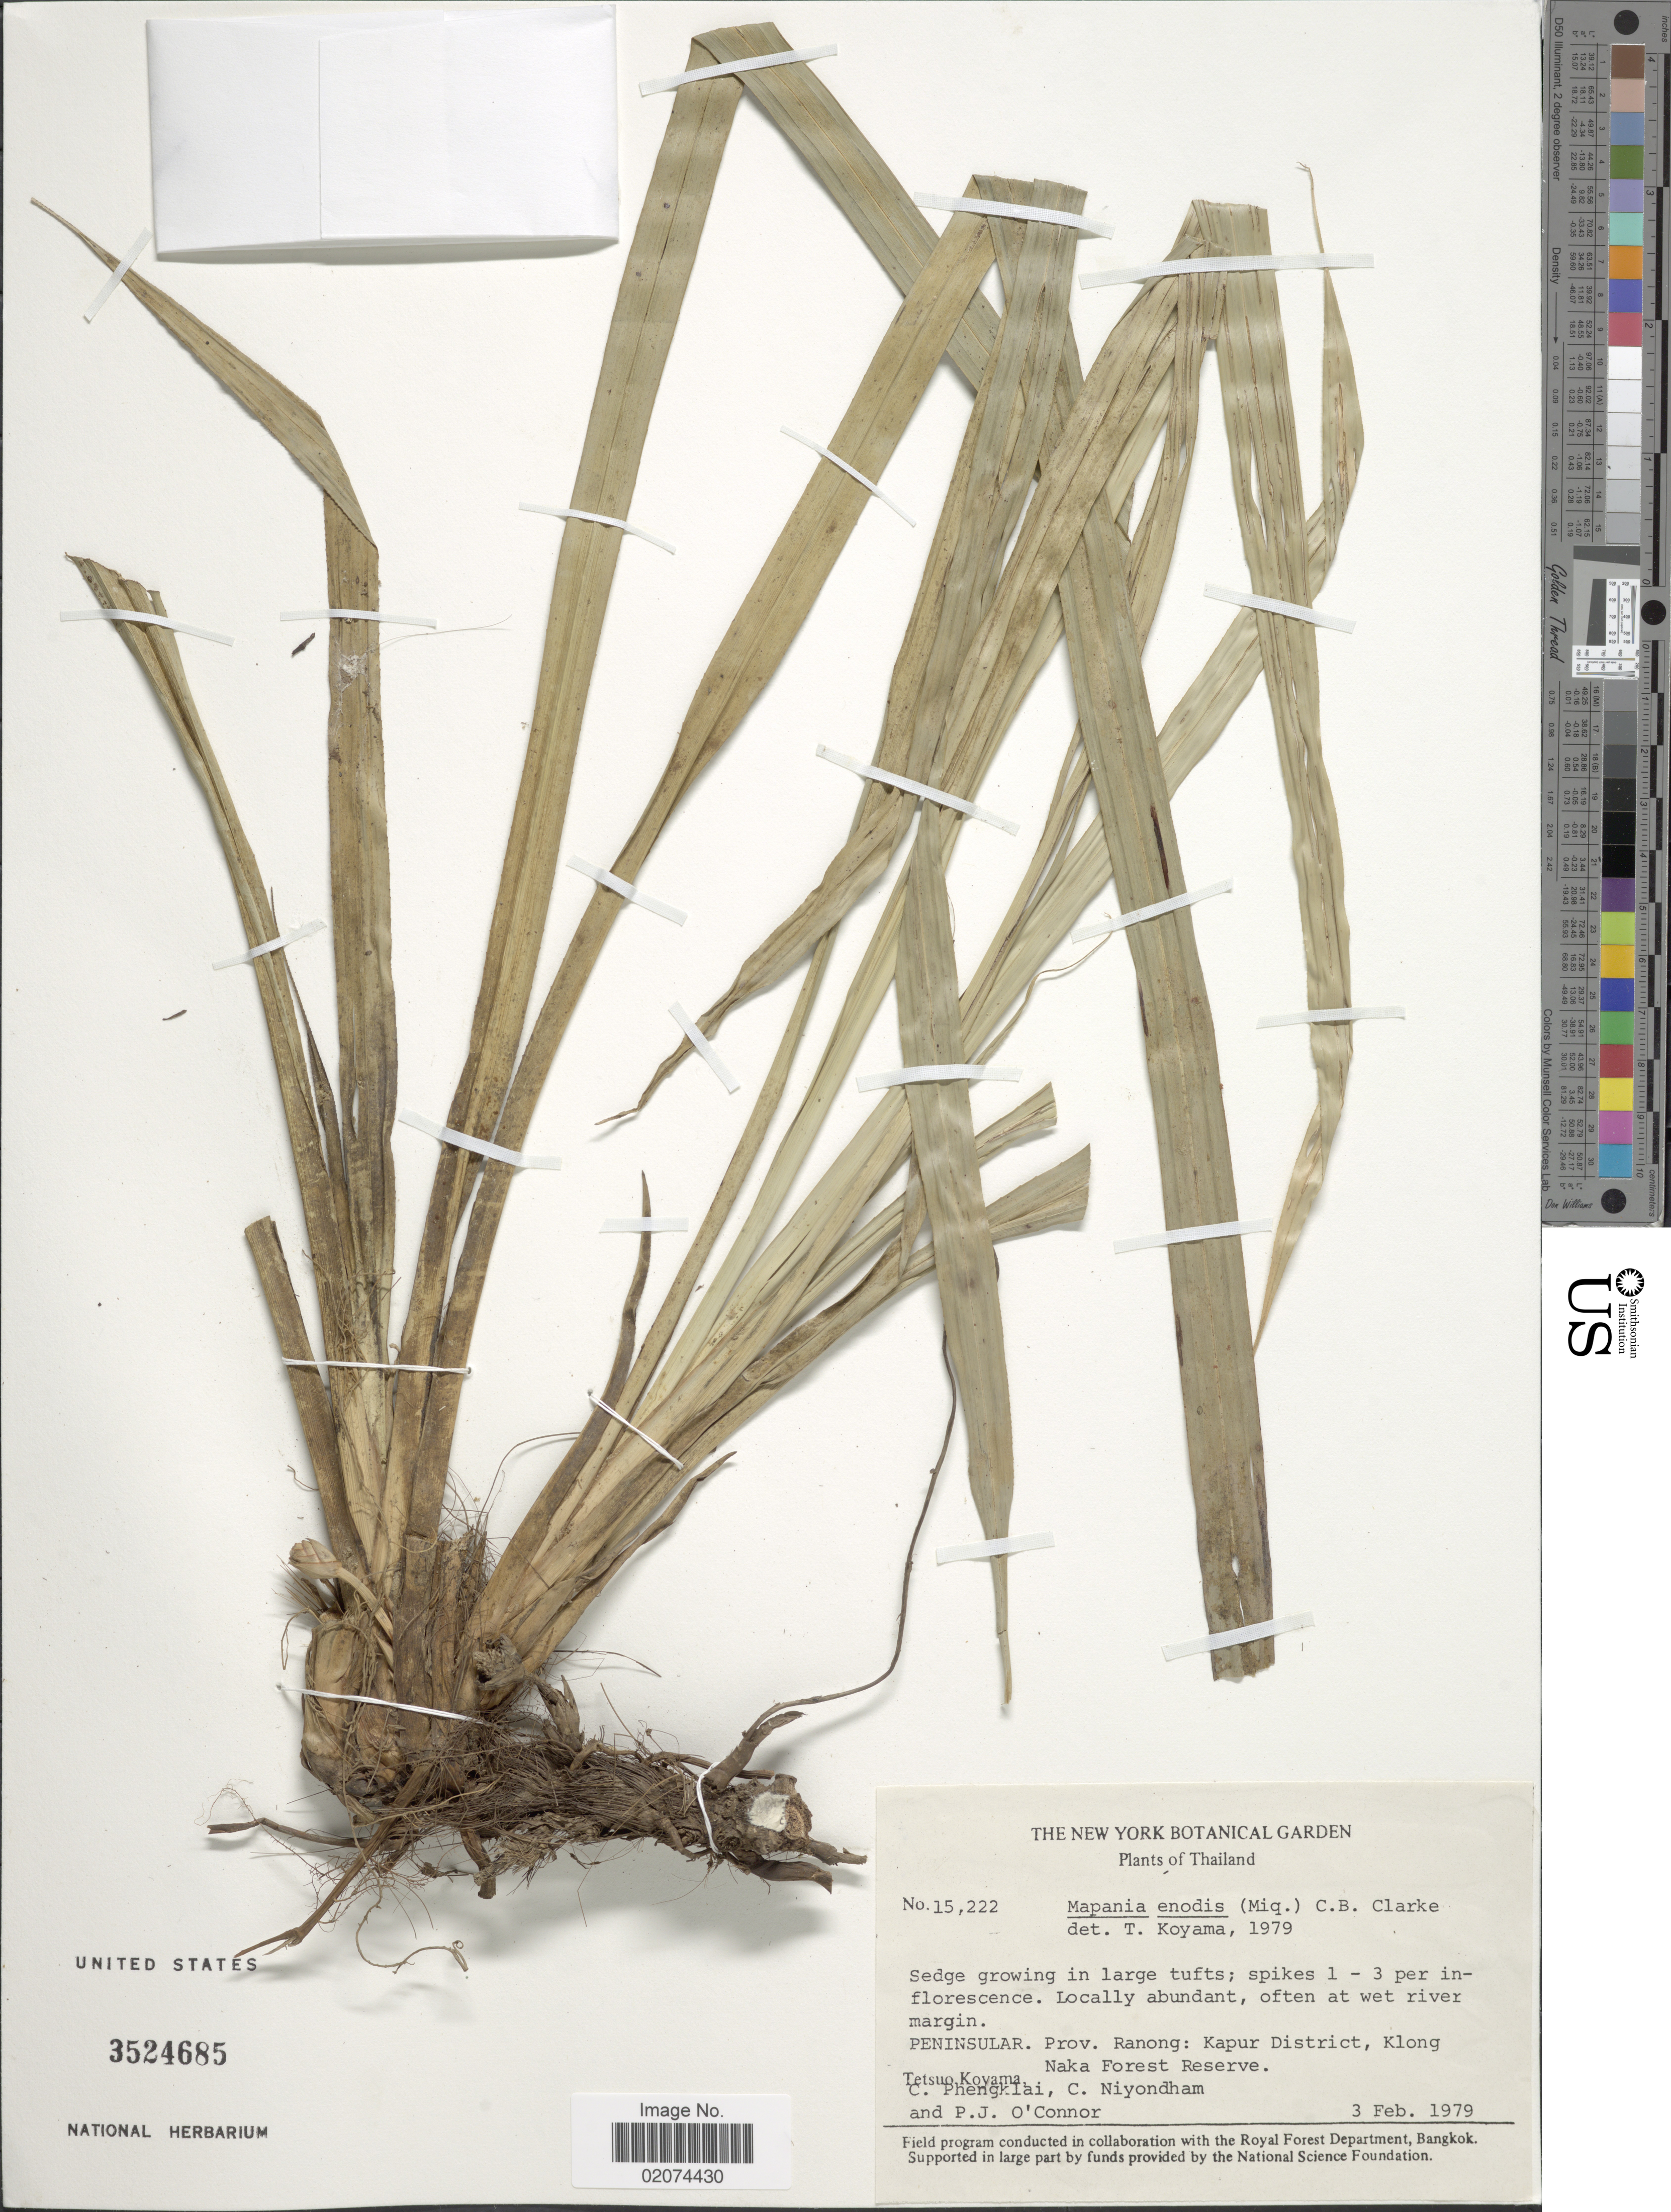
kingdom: Plantae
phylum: Tracheophyta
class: Liliopsida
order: Poales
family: Cyperaceae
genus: Mapania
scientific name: Mapania enodis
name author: (Miq.) C.B. Clarke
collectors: T. Koyama, C. Phengklai, C. Niyondham & P. O'Connor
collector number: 15222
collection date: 1979-02-03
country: Thailand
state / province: Ranong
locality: Peninsular. Prov. Ranong: Kapur District, Klong Naka Forest Reserve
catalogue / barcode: US 3524685